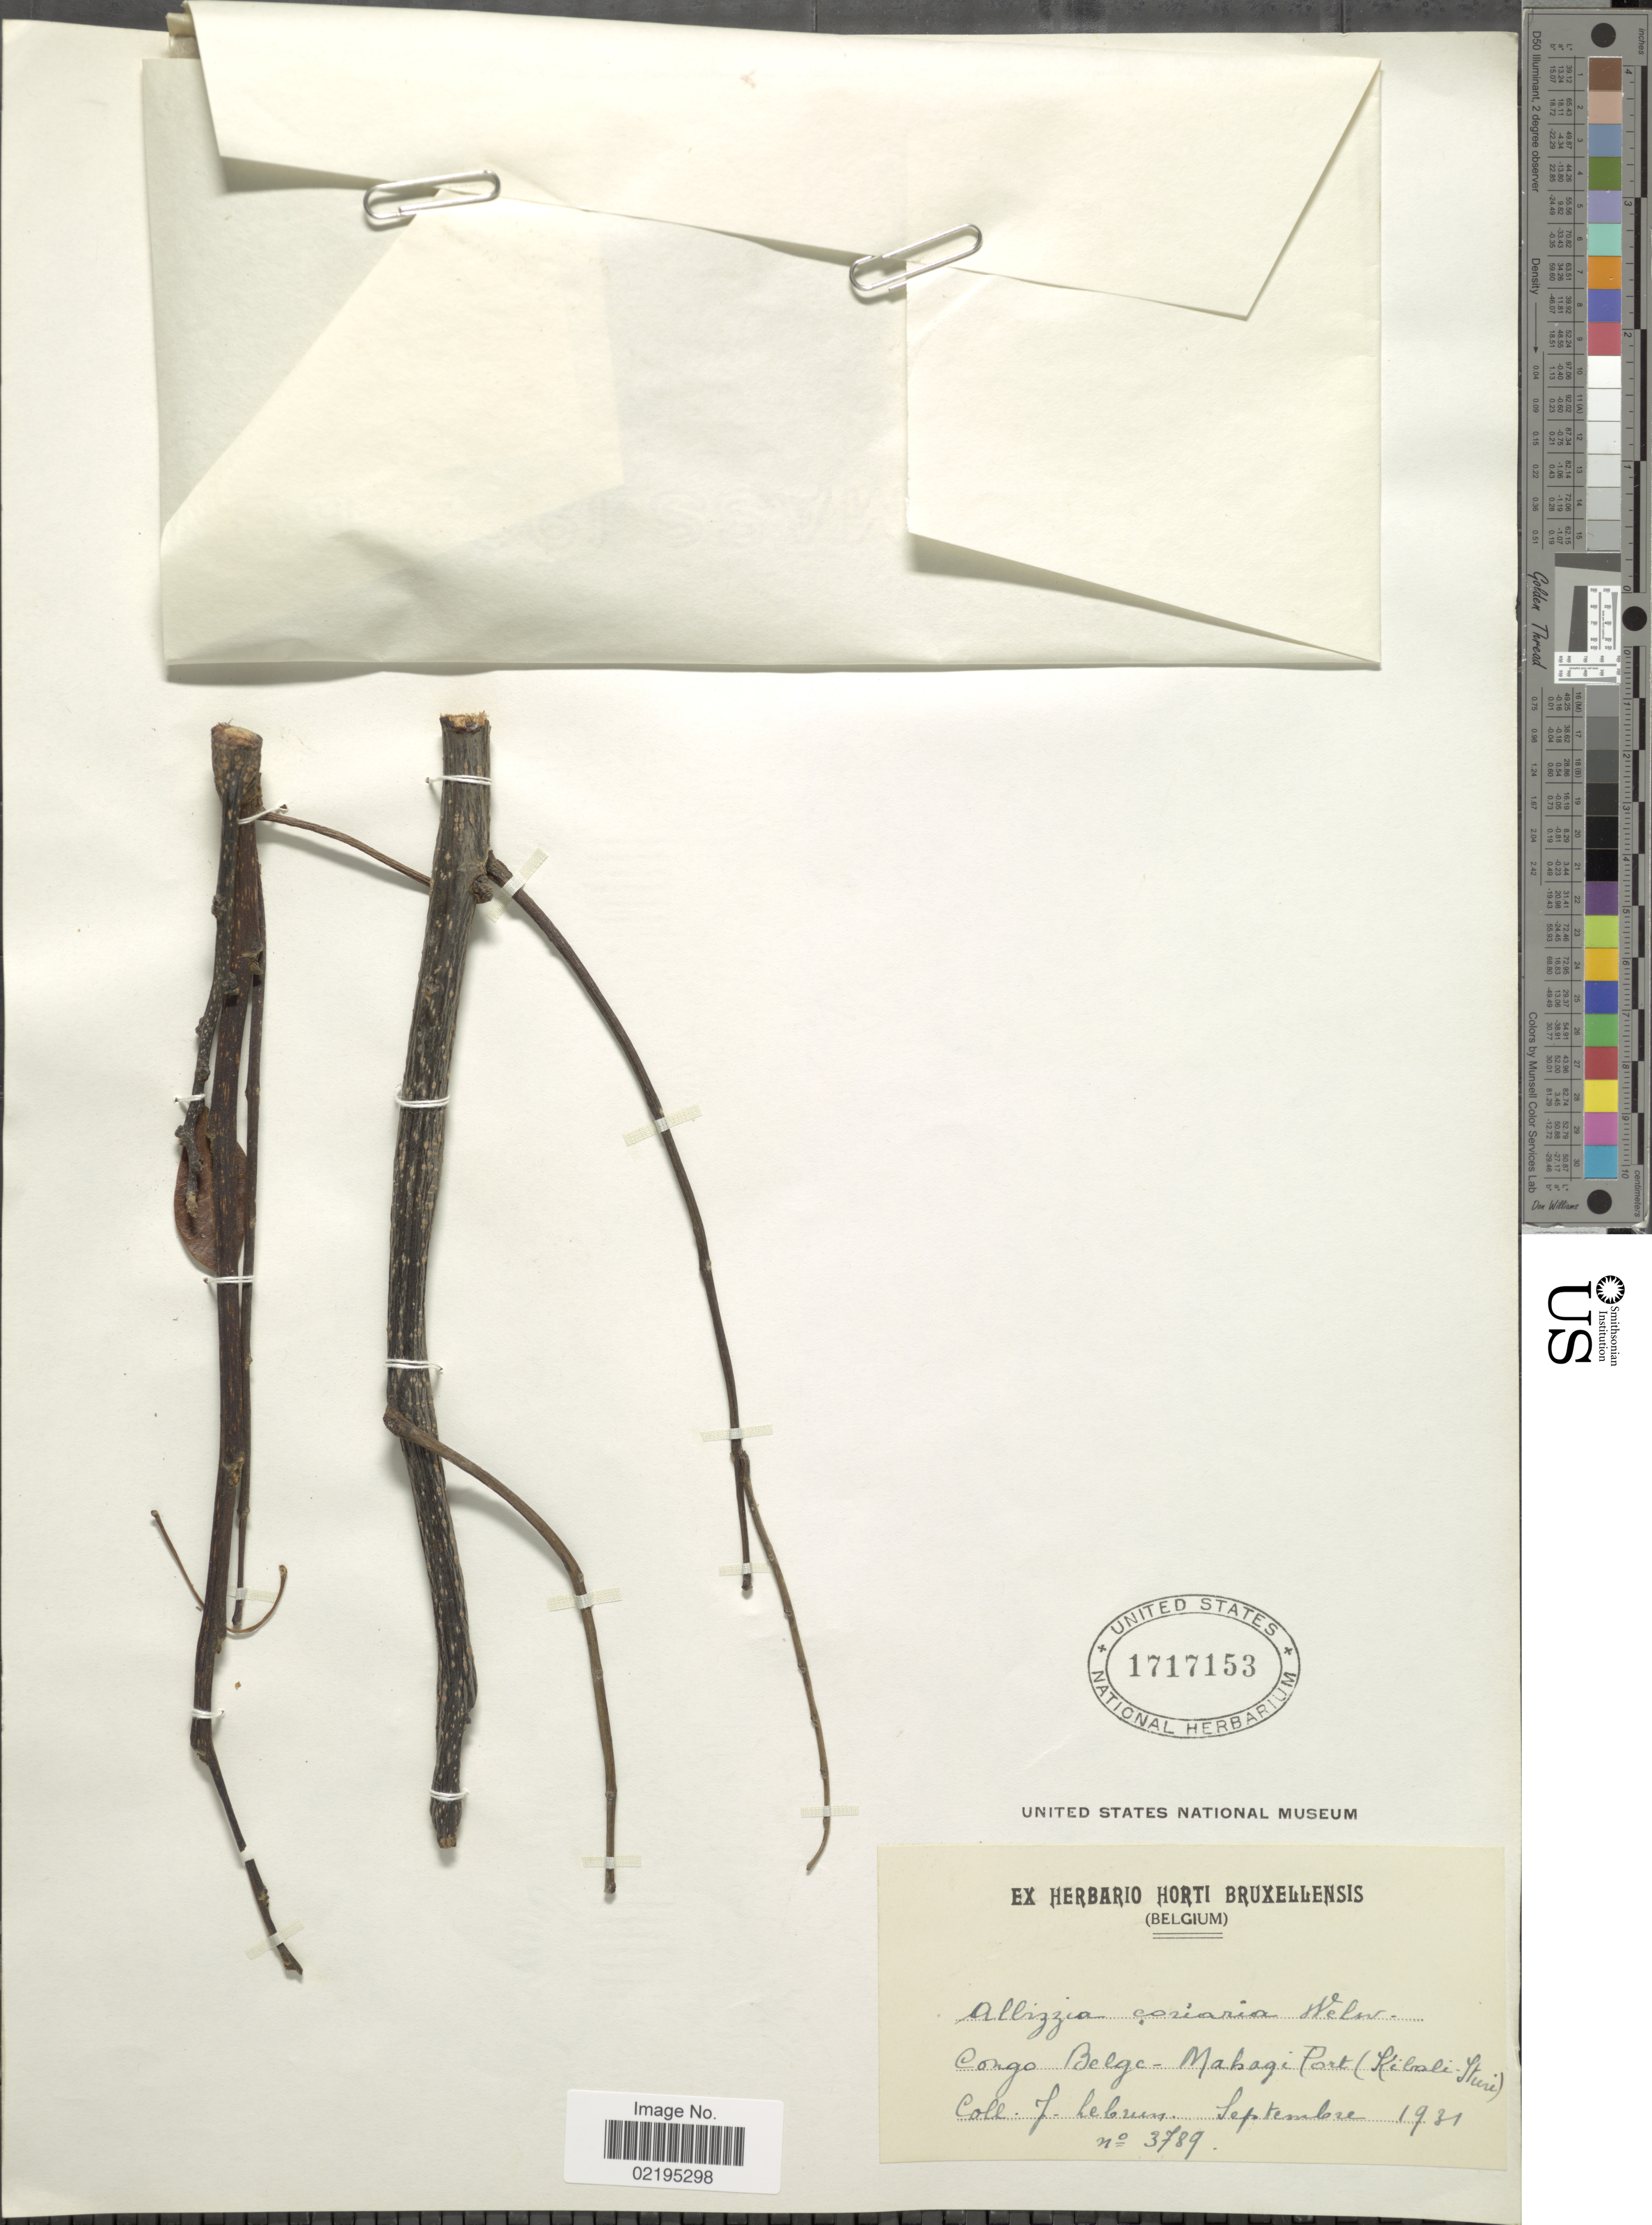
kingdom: Plantae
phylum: Tracheophyta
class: Magnoliopsida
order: Fabales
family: Fabaceae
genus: Albizia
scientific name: Albizia coriaria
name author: Oliv. ex Welw.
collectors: J. A. Lebrun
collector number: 3789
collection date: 1931-09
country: Congo, Democratic Republic of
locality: Congo Belge - Mahagi Port (Kibali - Ituri)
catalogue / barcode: US 1717153